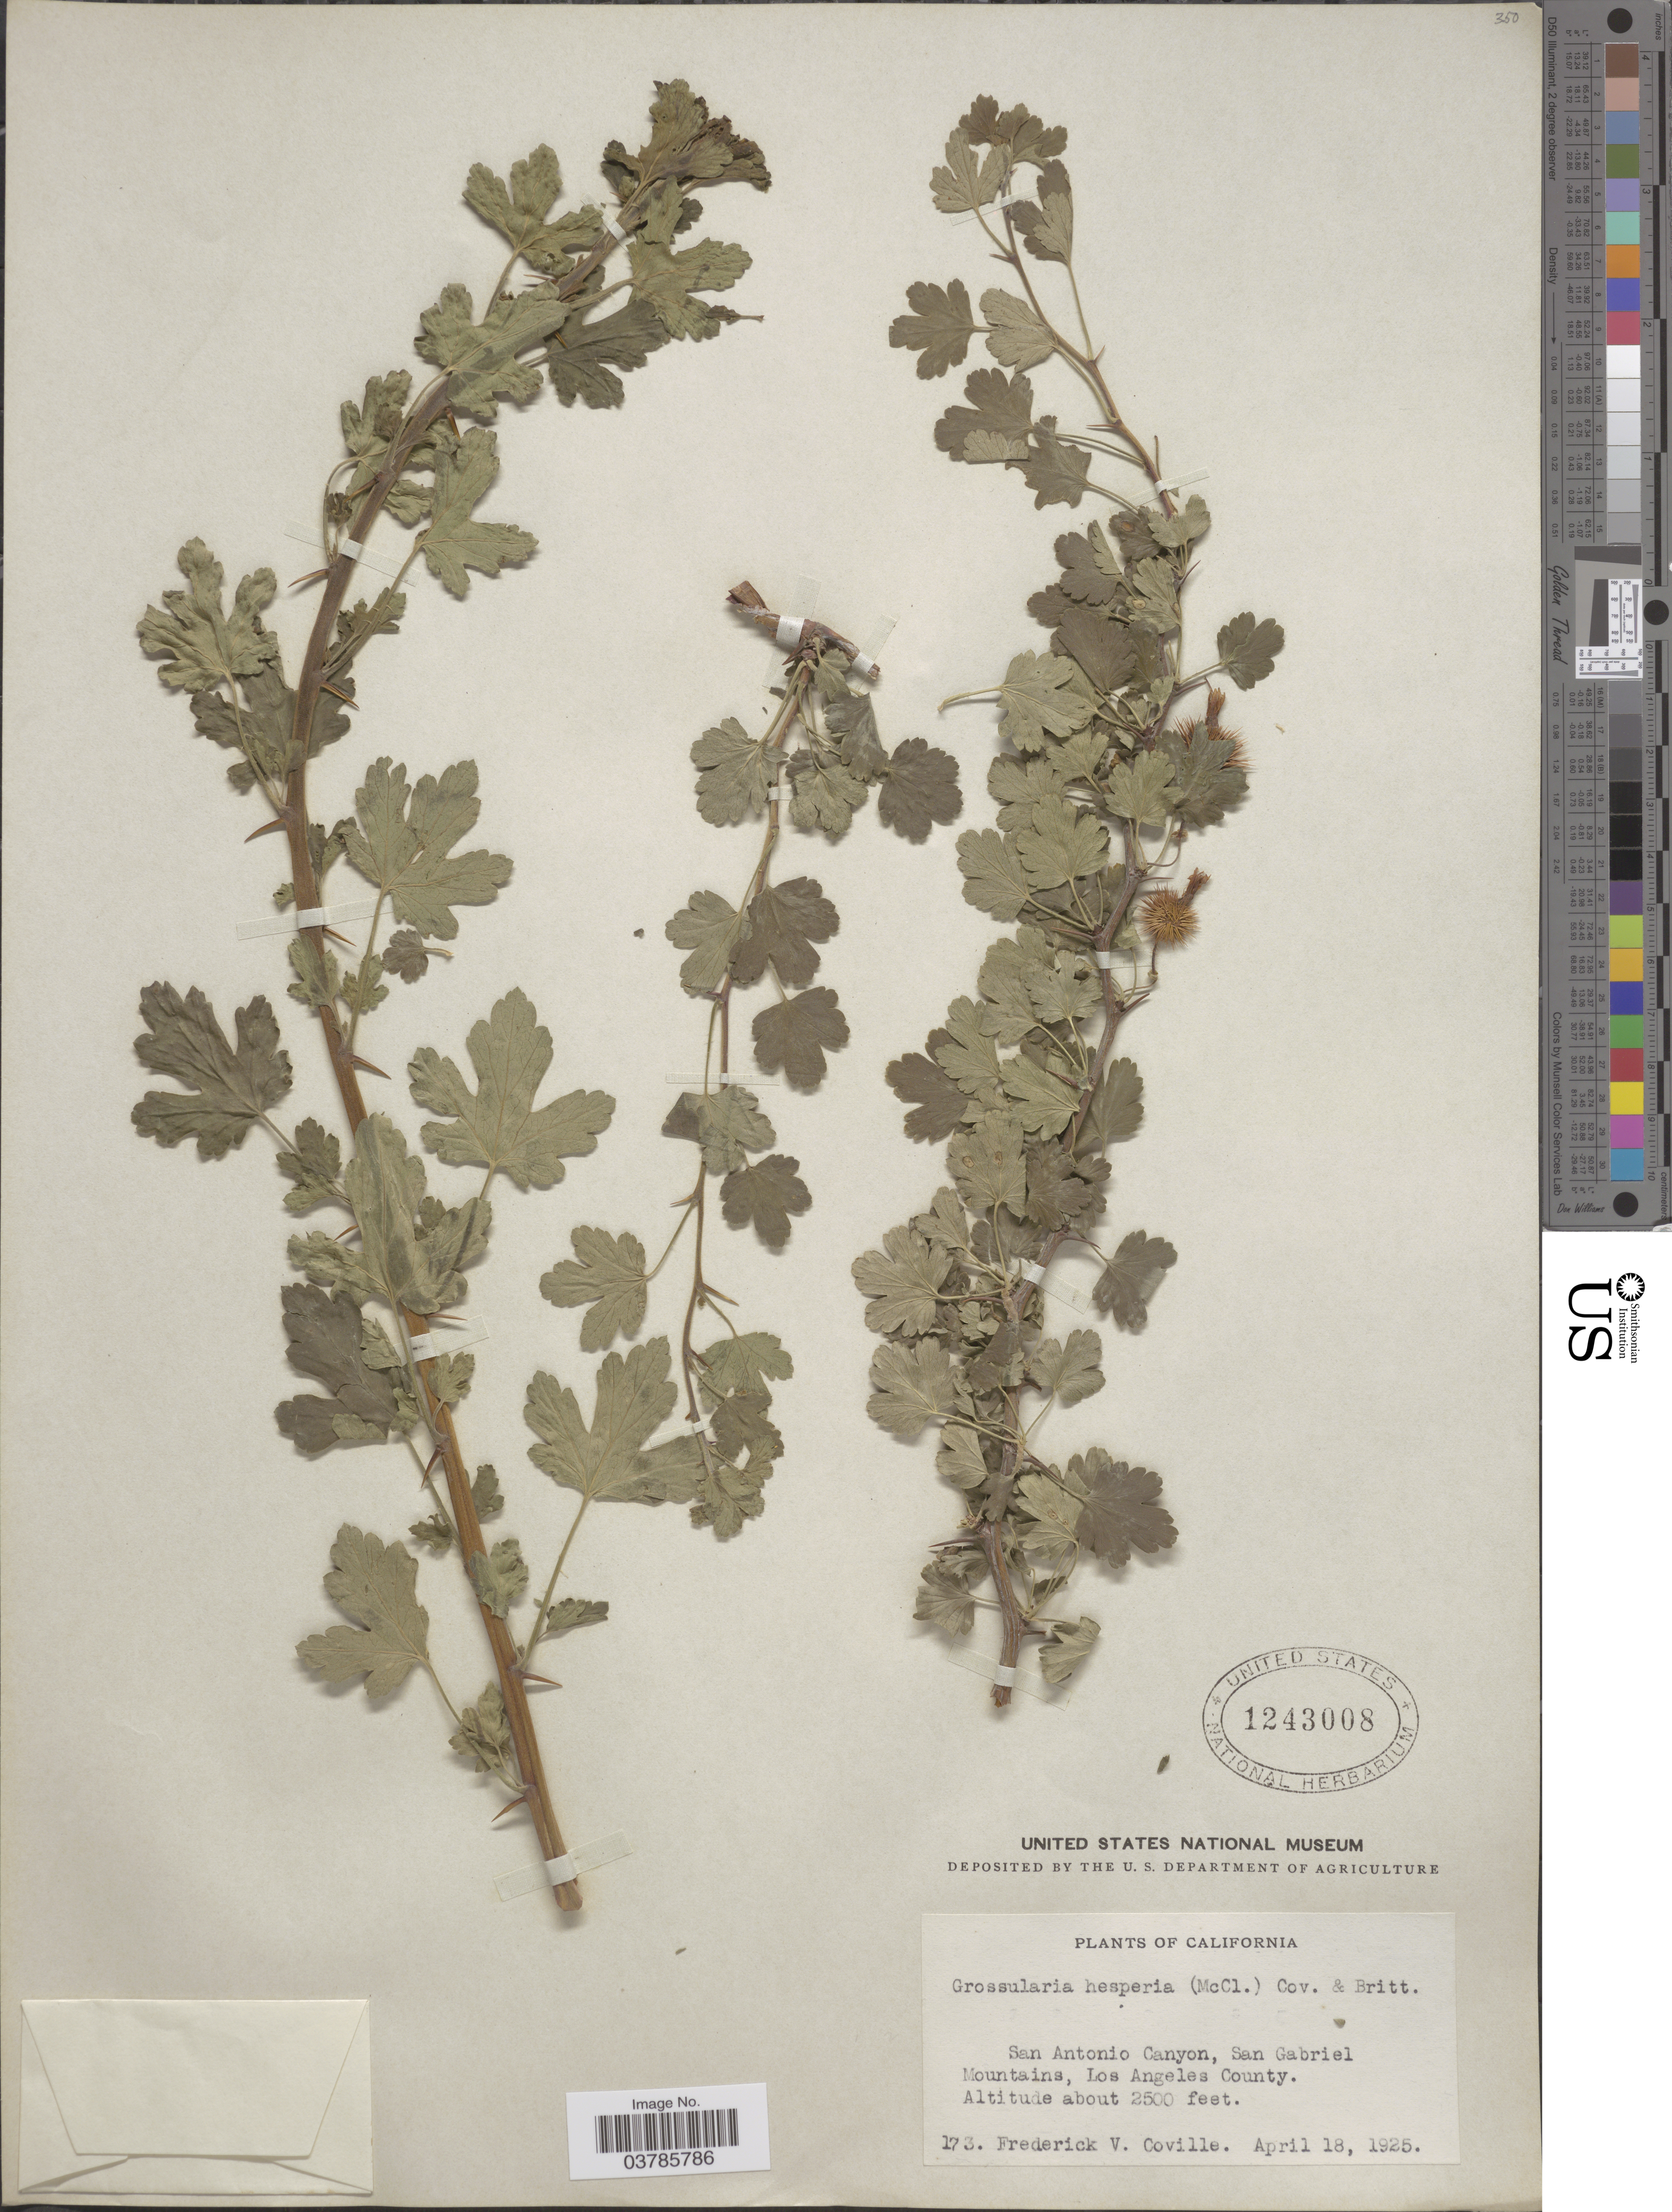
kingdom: Plantae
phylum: Tracheophyta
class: Magnoliopsida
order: Saxifragales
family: Grossulariaceae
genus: Ribes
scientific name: Ribes californicum var. hesperium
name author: (McClatchie) Jeps.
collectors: F. V. Coville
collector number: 173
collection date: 1925-04-18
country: United States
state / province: California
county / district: Los Angeles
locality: San Antonio Canyon, San Gabriel Mountains, Los Angeles County.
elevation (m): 762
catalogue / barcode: US 1243008